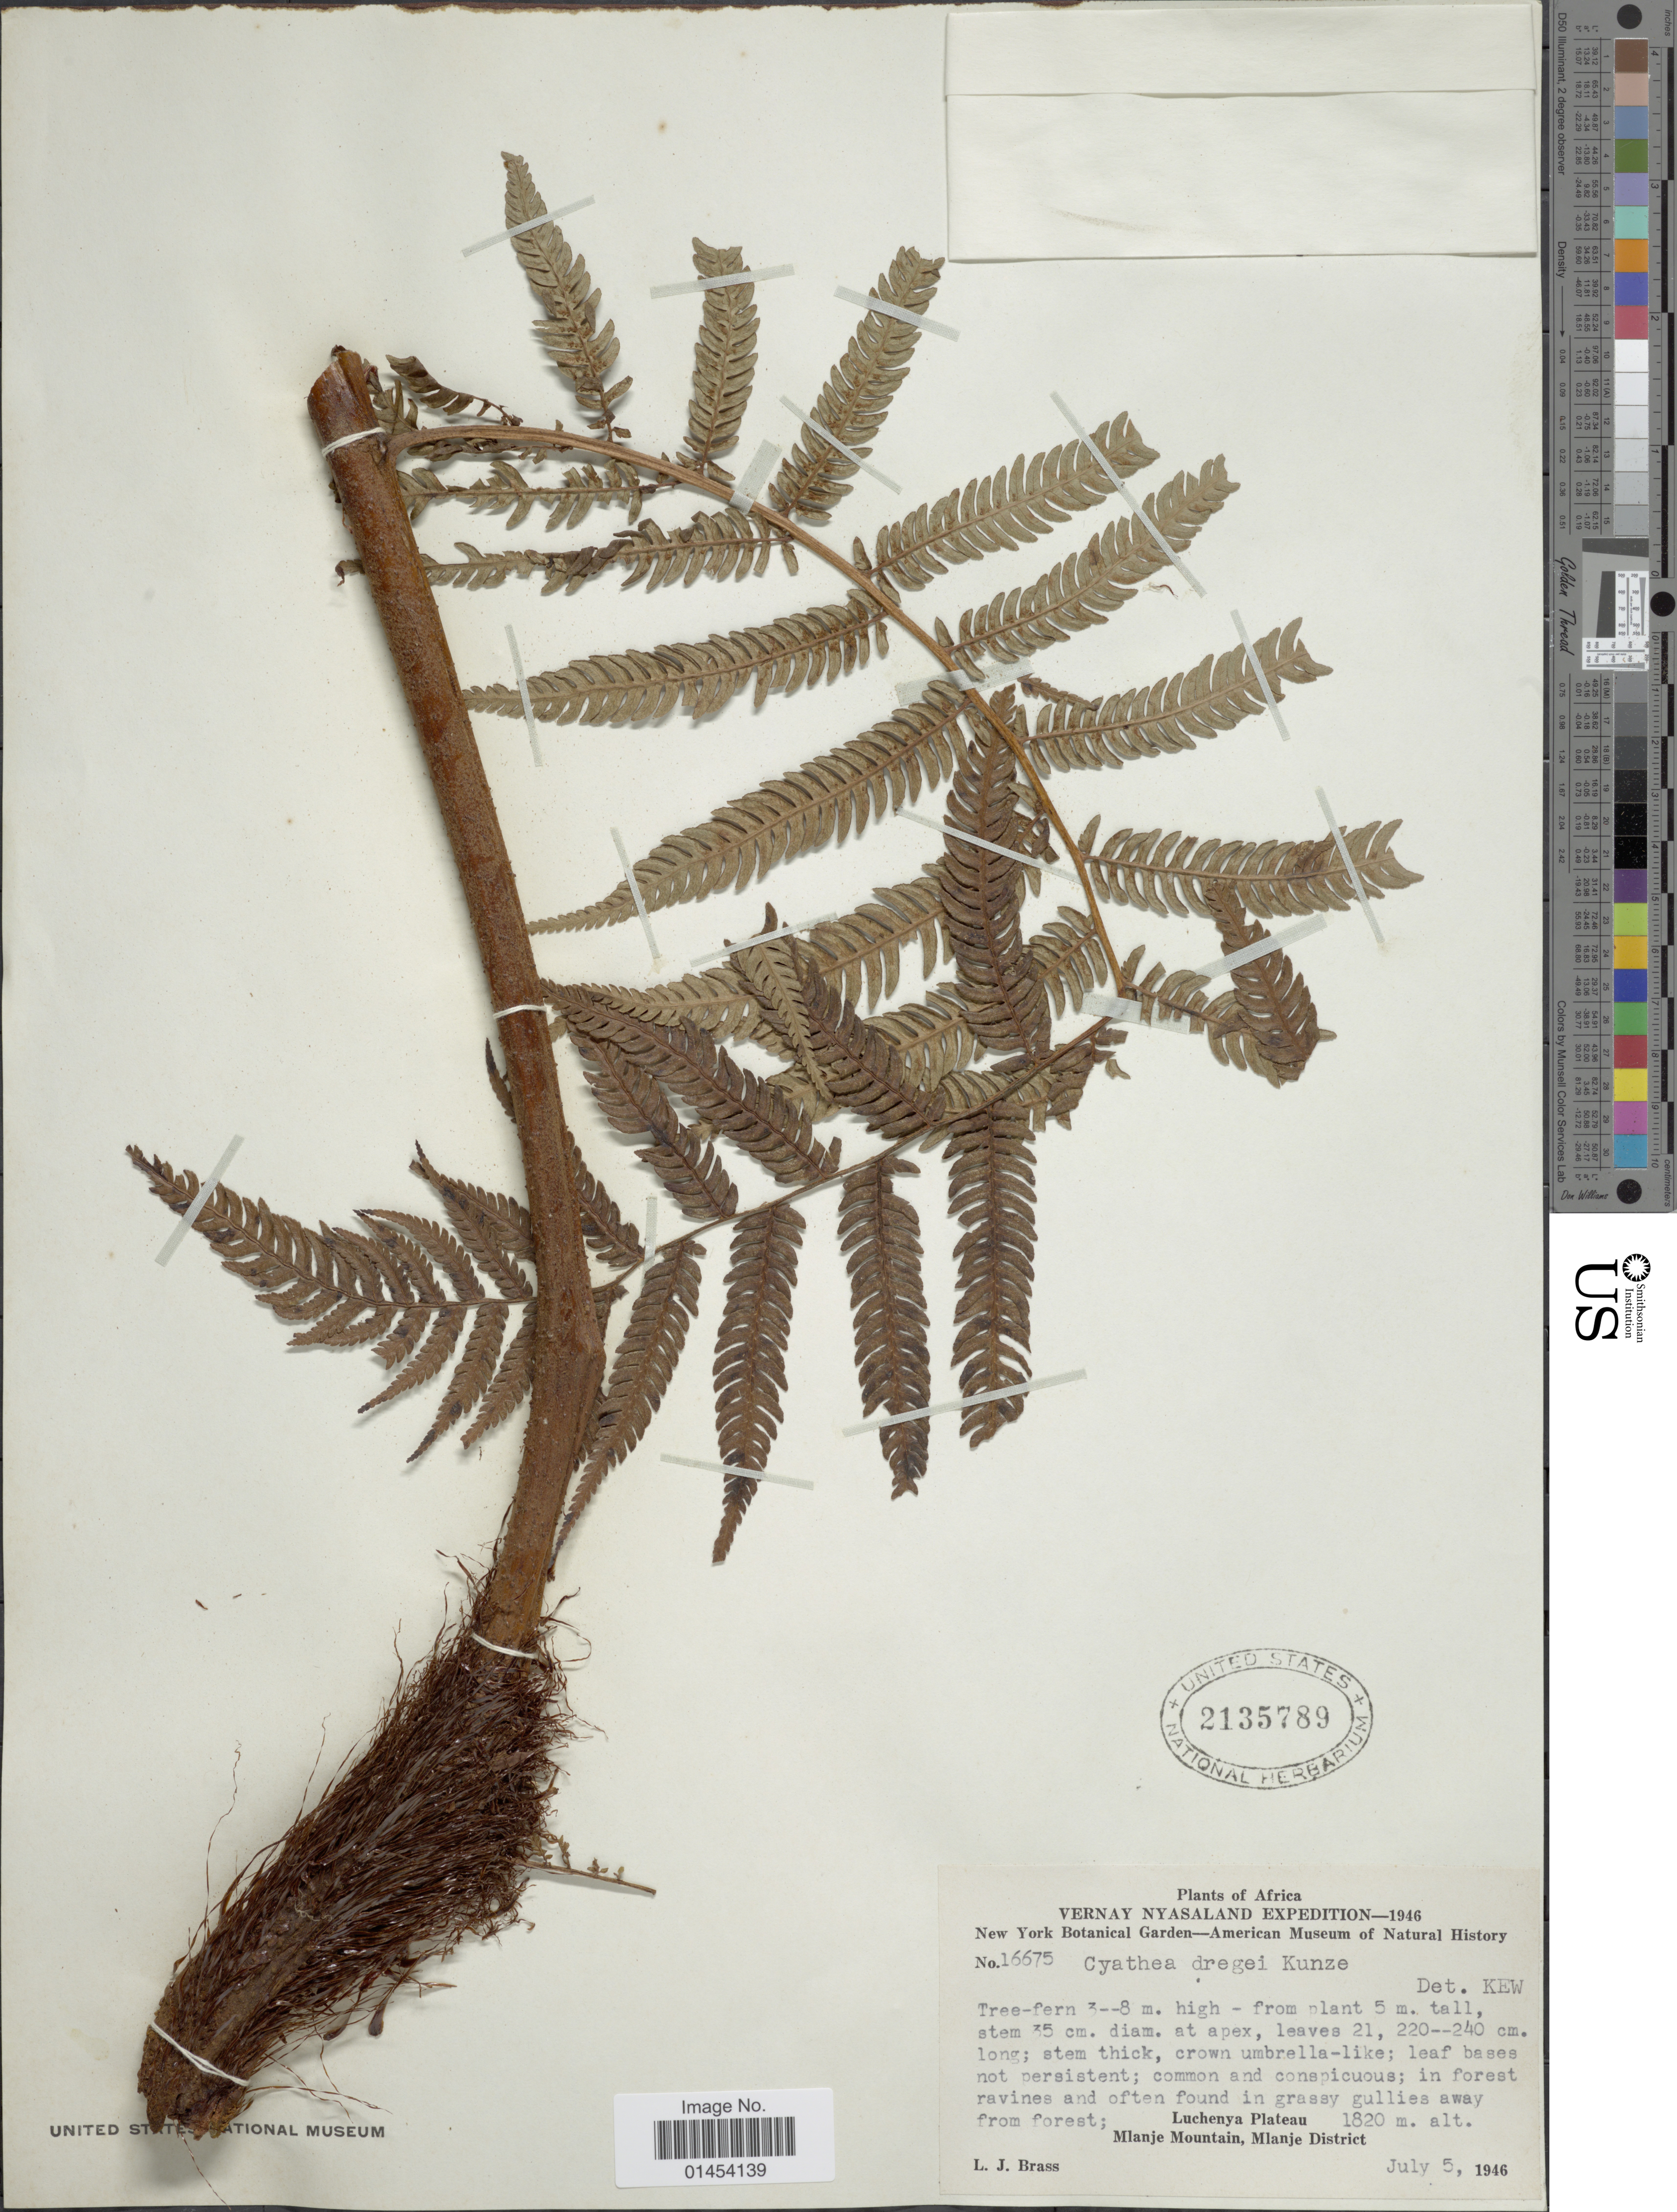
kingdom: Plantae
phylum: Tracheophyta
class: Polypodiopsida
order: Cyatheales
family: Cyatheaceae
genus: Cyathea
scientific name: Cyathea dregei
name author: Kunze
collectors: L. J. Brass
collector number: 16675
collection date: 1946-07-05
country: Malawi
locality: Africa. Vernay Nyasaland, Luchenya Plateau. Mlanje Mountain, Mlanje District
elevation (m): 1820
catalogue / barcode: US 2135789